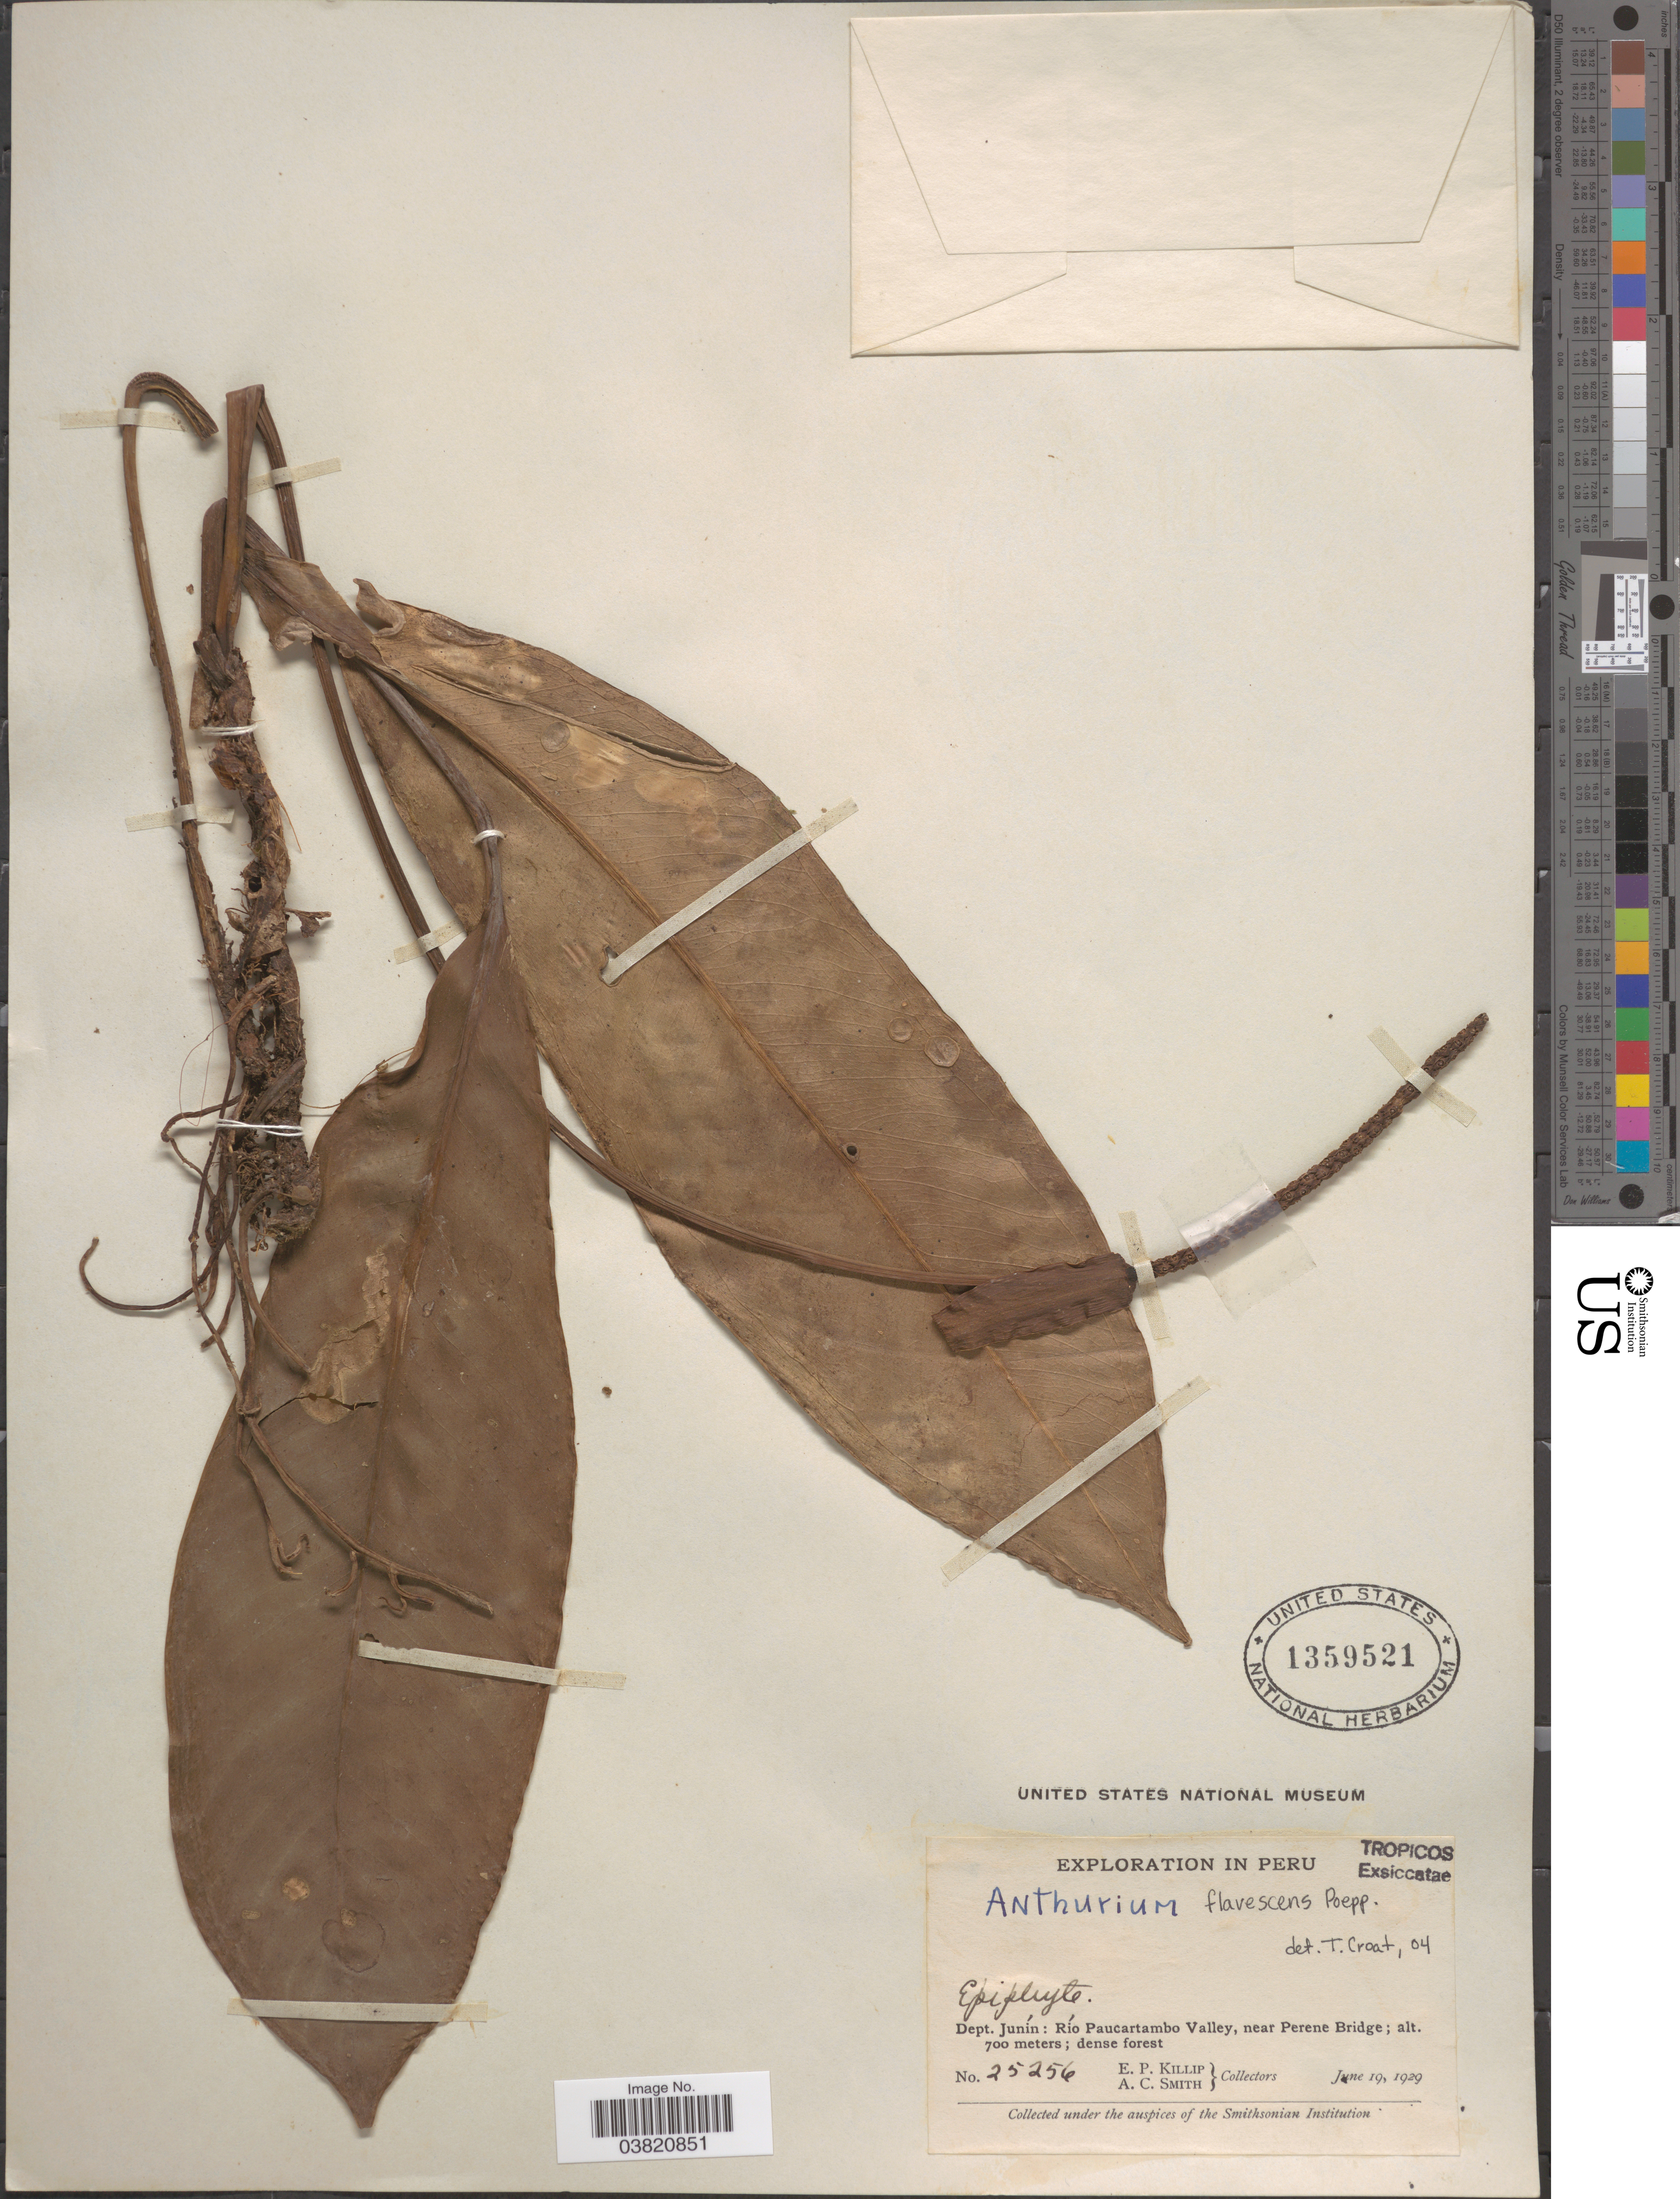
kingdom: Plantae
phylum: Tracheophyta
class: Liliopsida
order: Alismatales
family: Araceae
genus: Anthurium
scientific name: Anthurium flavescens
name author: Poepp.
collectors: E. P. Killip & A. C. Smith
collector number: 25256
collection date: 1929-06-19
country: Peru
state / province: Junín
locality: Dept. Junín: Río Paucartambo Valley, near Perene Bridge.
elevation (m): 700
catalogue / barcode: US 1359521